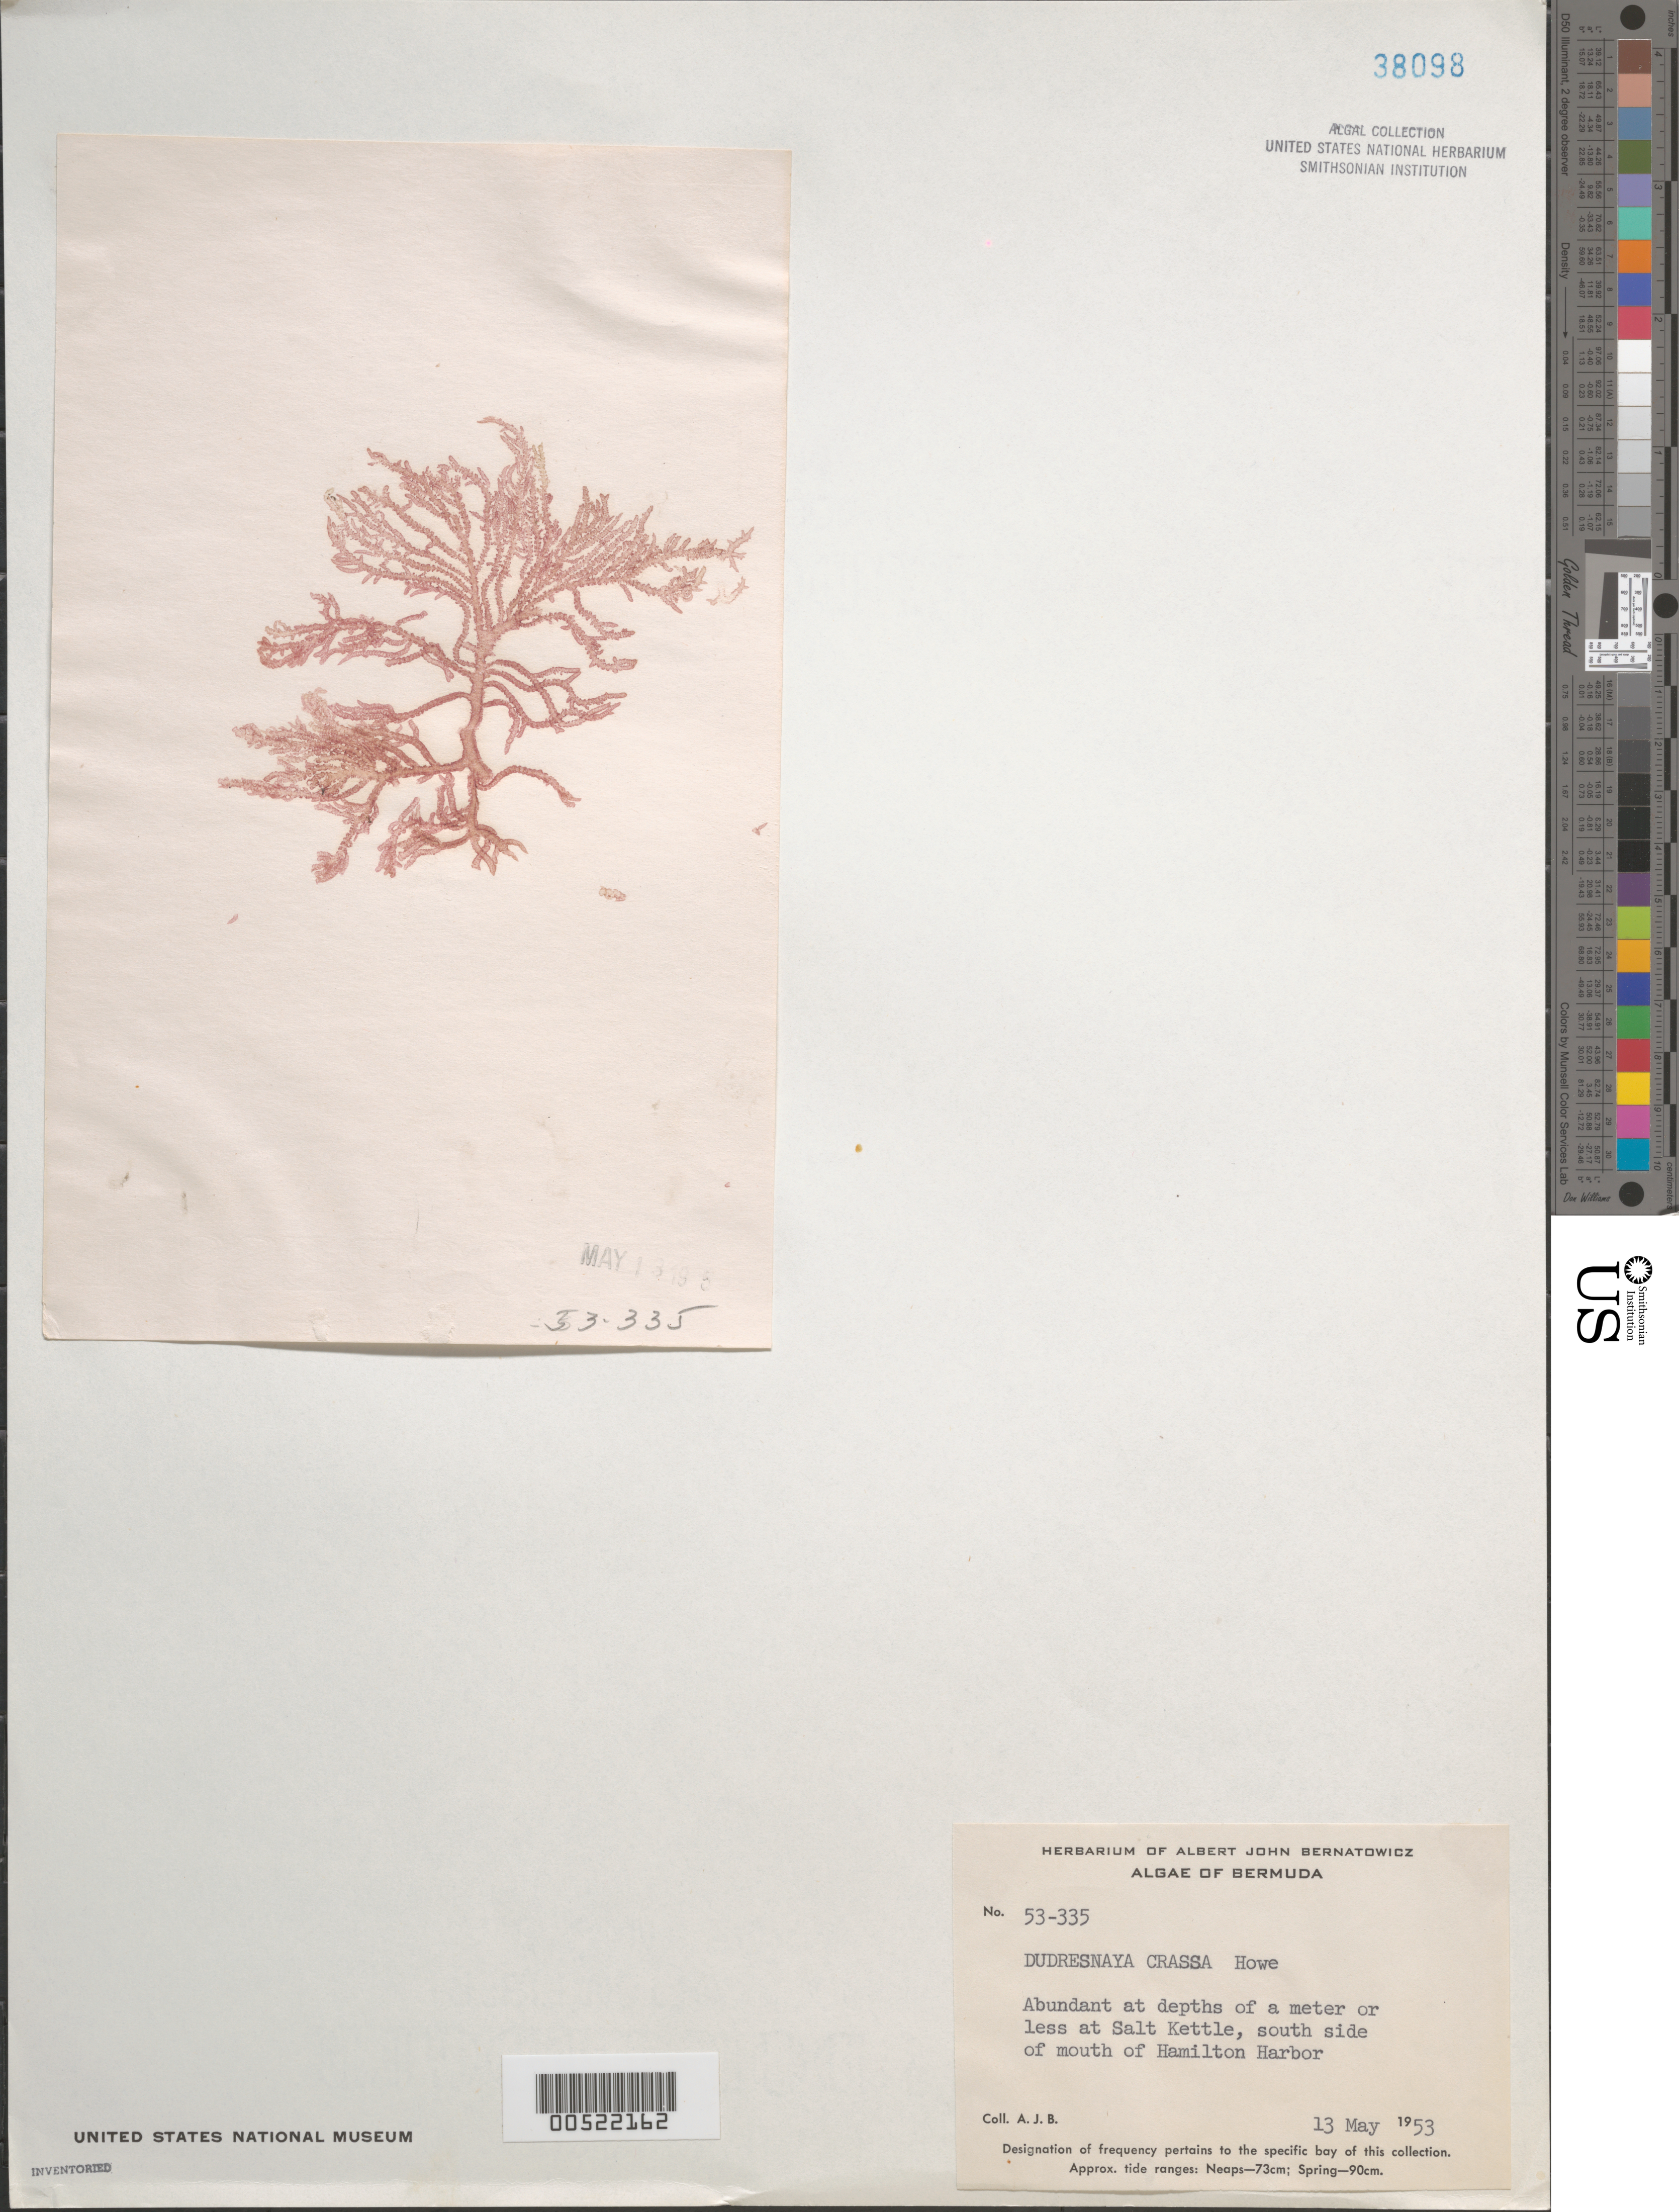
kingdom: Plantae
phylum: Rhodophyta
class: Florideophyceae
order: Gigartinales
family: Dumontiaceae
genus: Dudresnaya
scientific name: Dudresnaya crassa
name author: M. Howe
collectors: A. Bernatowicz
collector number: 53-335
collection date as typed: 13 May 1953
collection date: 1953-05-13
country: Bermuda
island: Bermuda Island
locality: Salt Kettle, Hamilton Harbor mouth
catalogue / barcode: US 38098